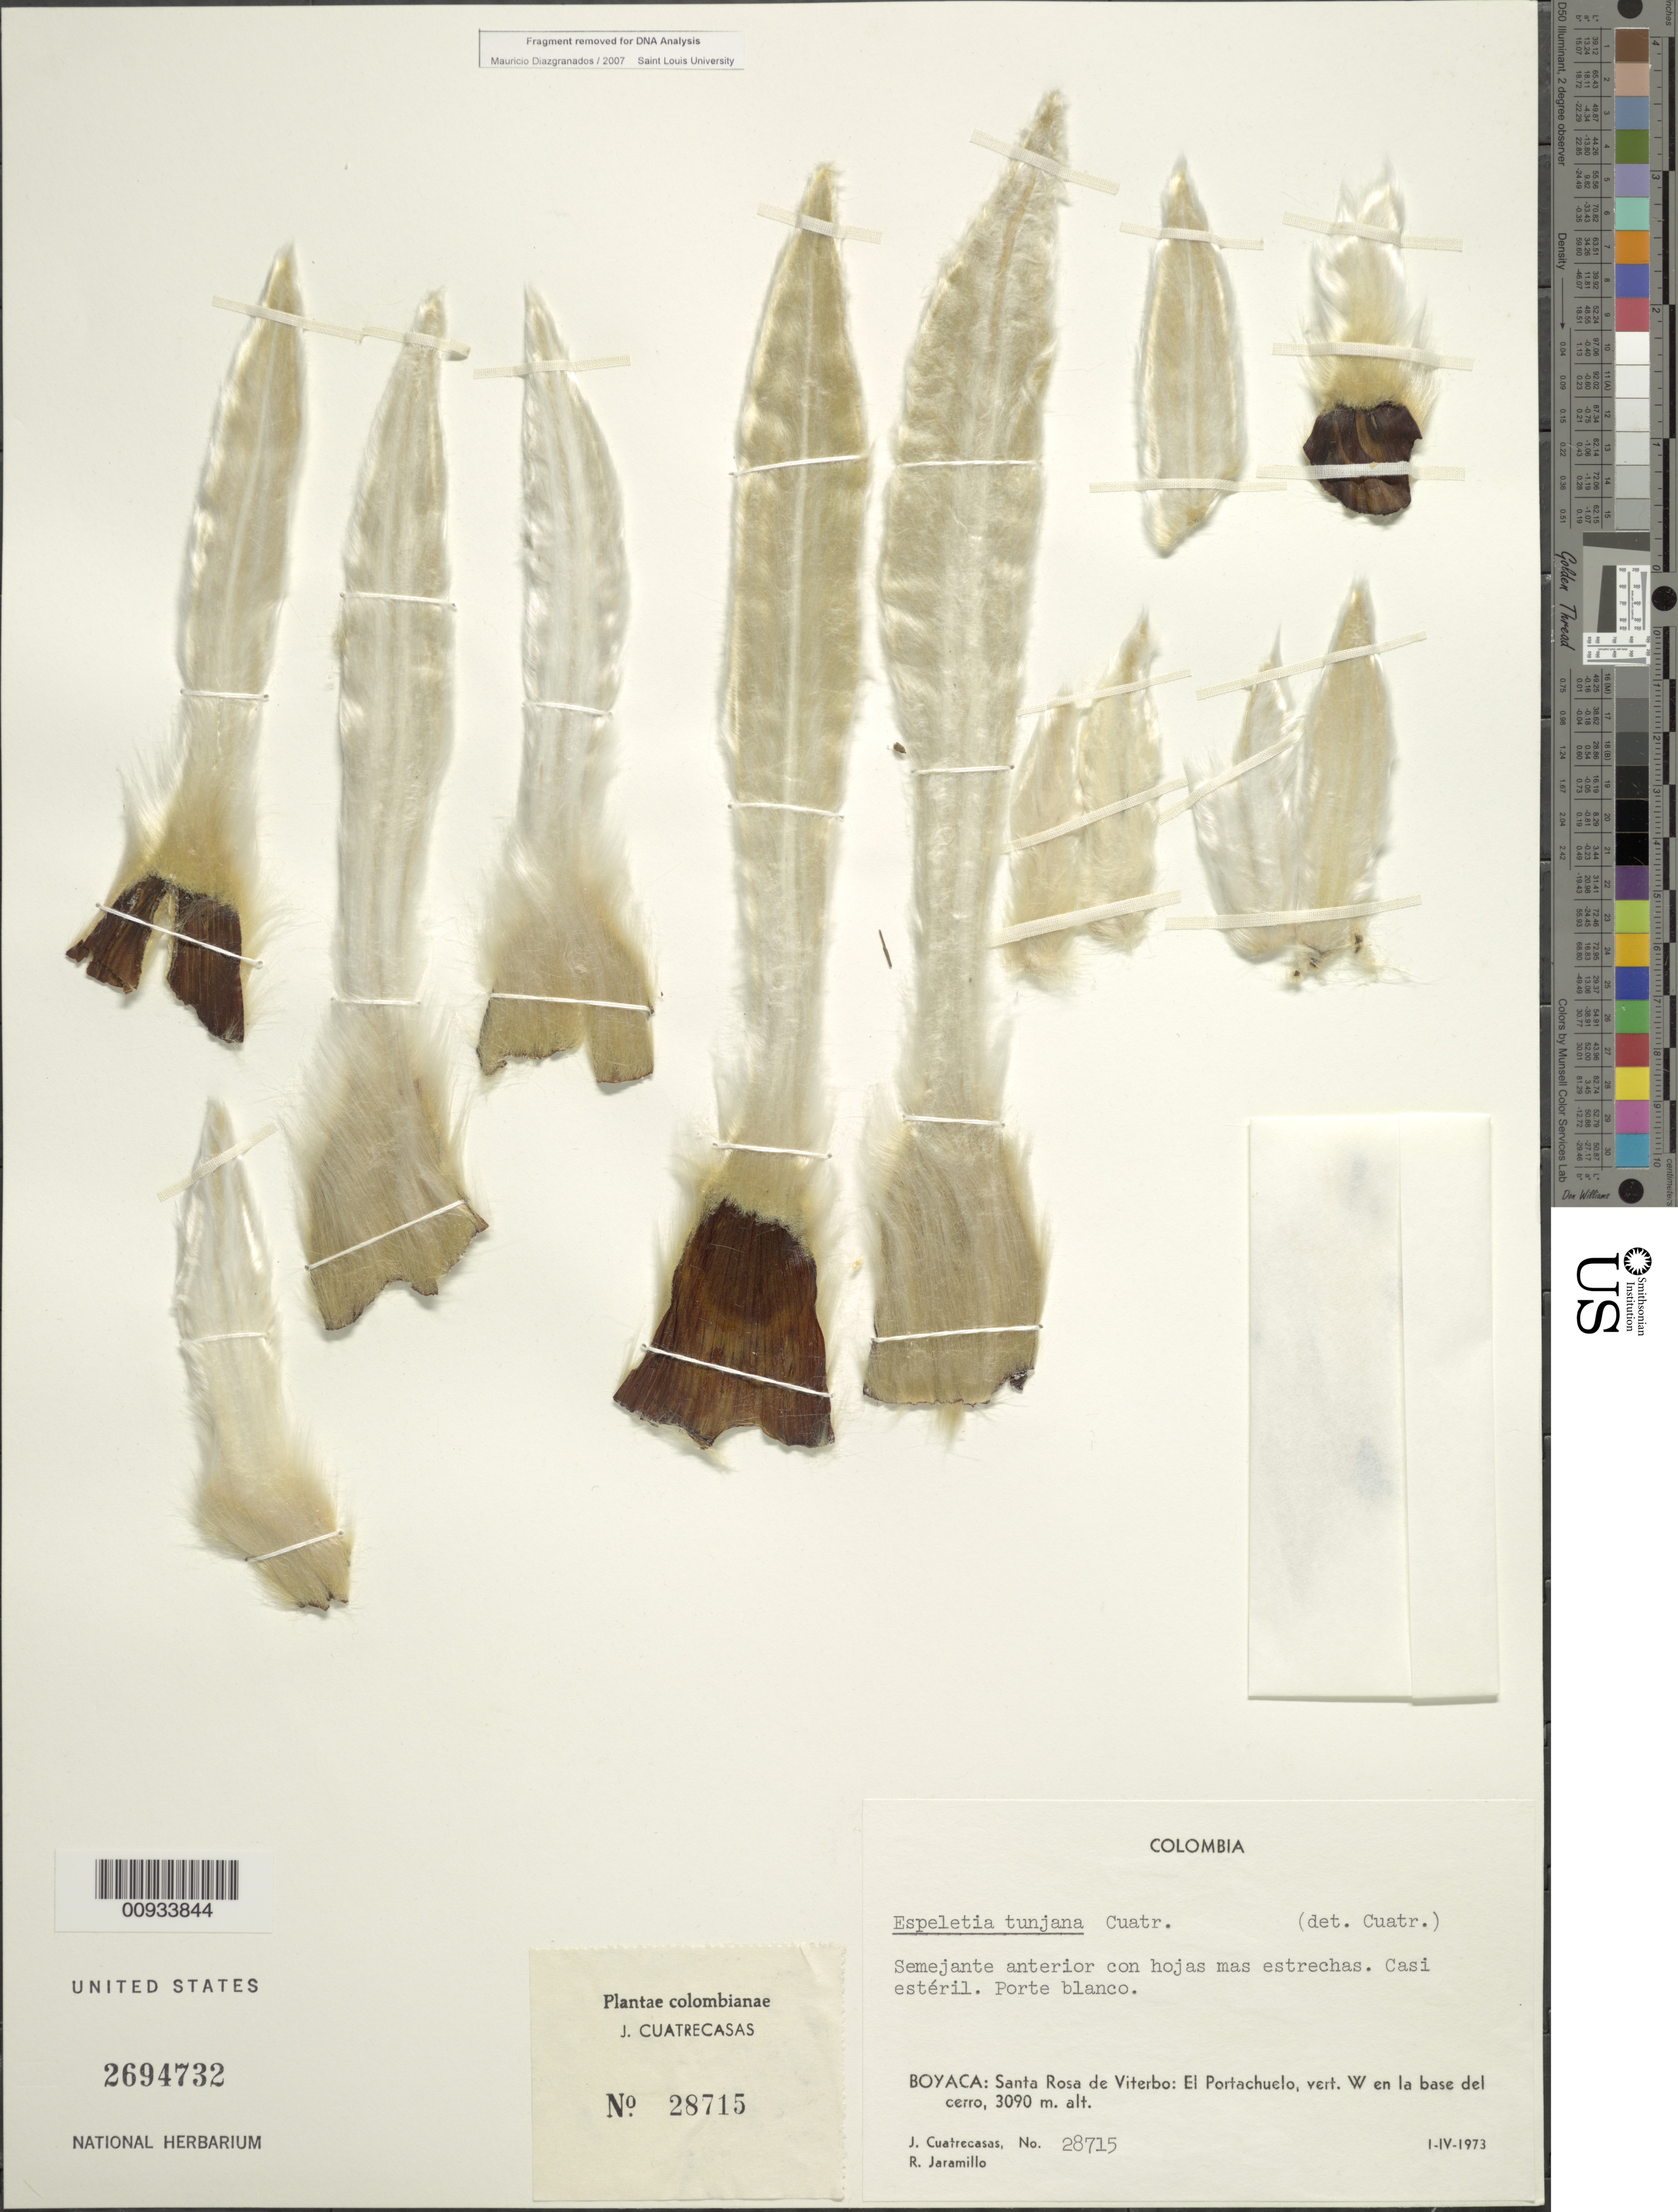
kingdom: Plantae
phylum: Tracheophyta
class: Magnoliopsida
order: Asterales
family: Asteraceae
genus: Espeletia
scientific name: Espeletia tunjana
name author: Cuatrec.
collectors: J. Cuatrecasas & R. Jaramillo M.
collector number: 28715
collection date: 1973-04-01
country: Colombia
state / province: Boyacá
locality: Santa Rosa de Viterbo: El Portachuelo, vert. W en la base del cerro.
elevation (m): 3090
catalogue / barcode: US 2694732